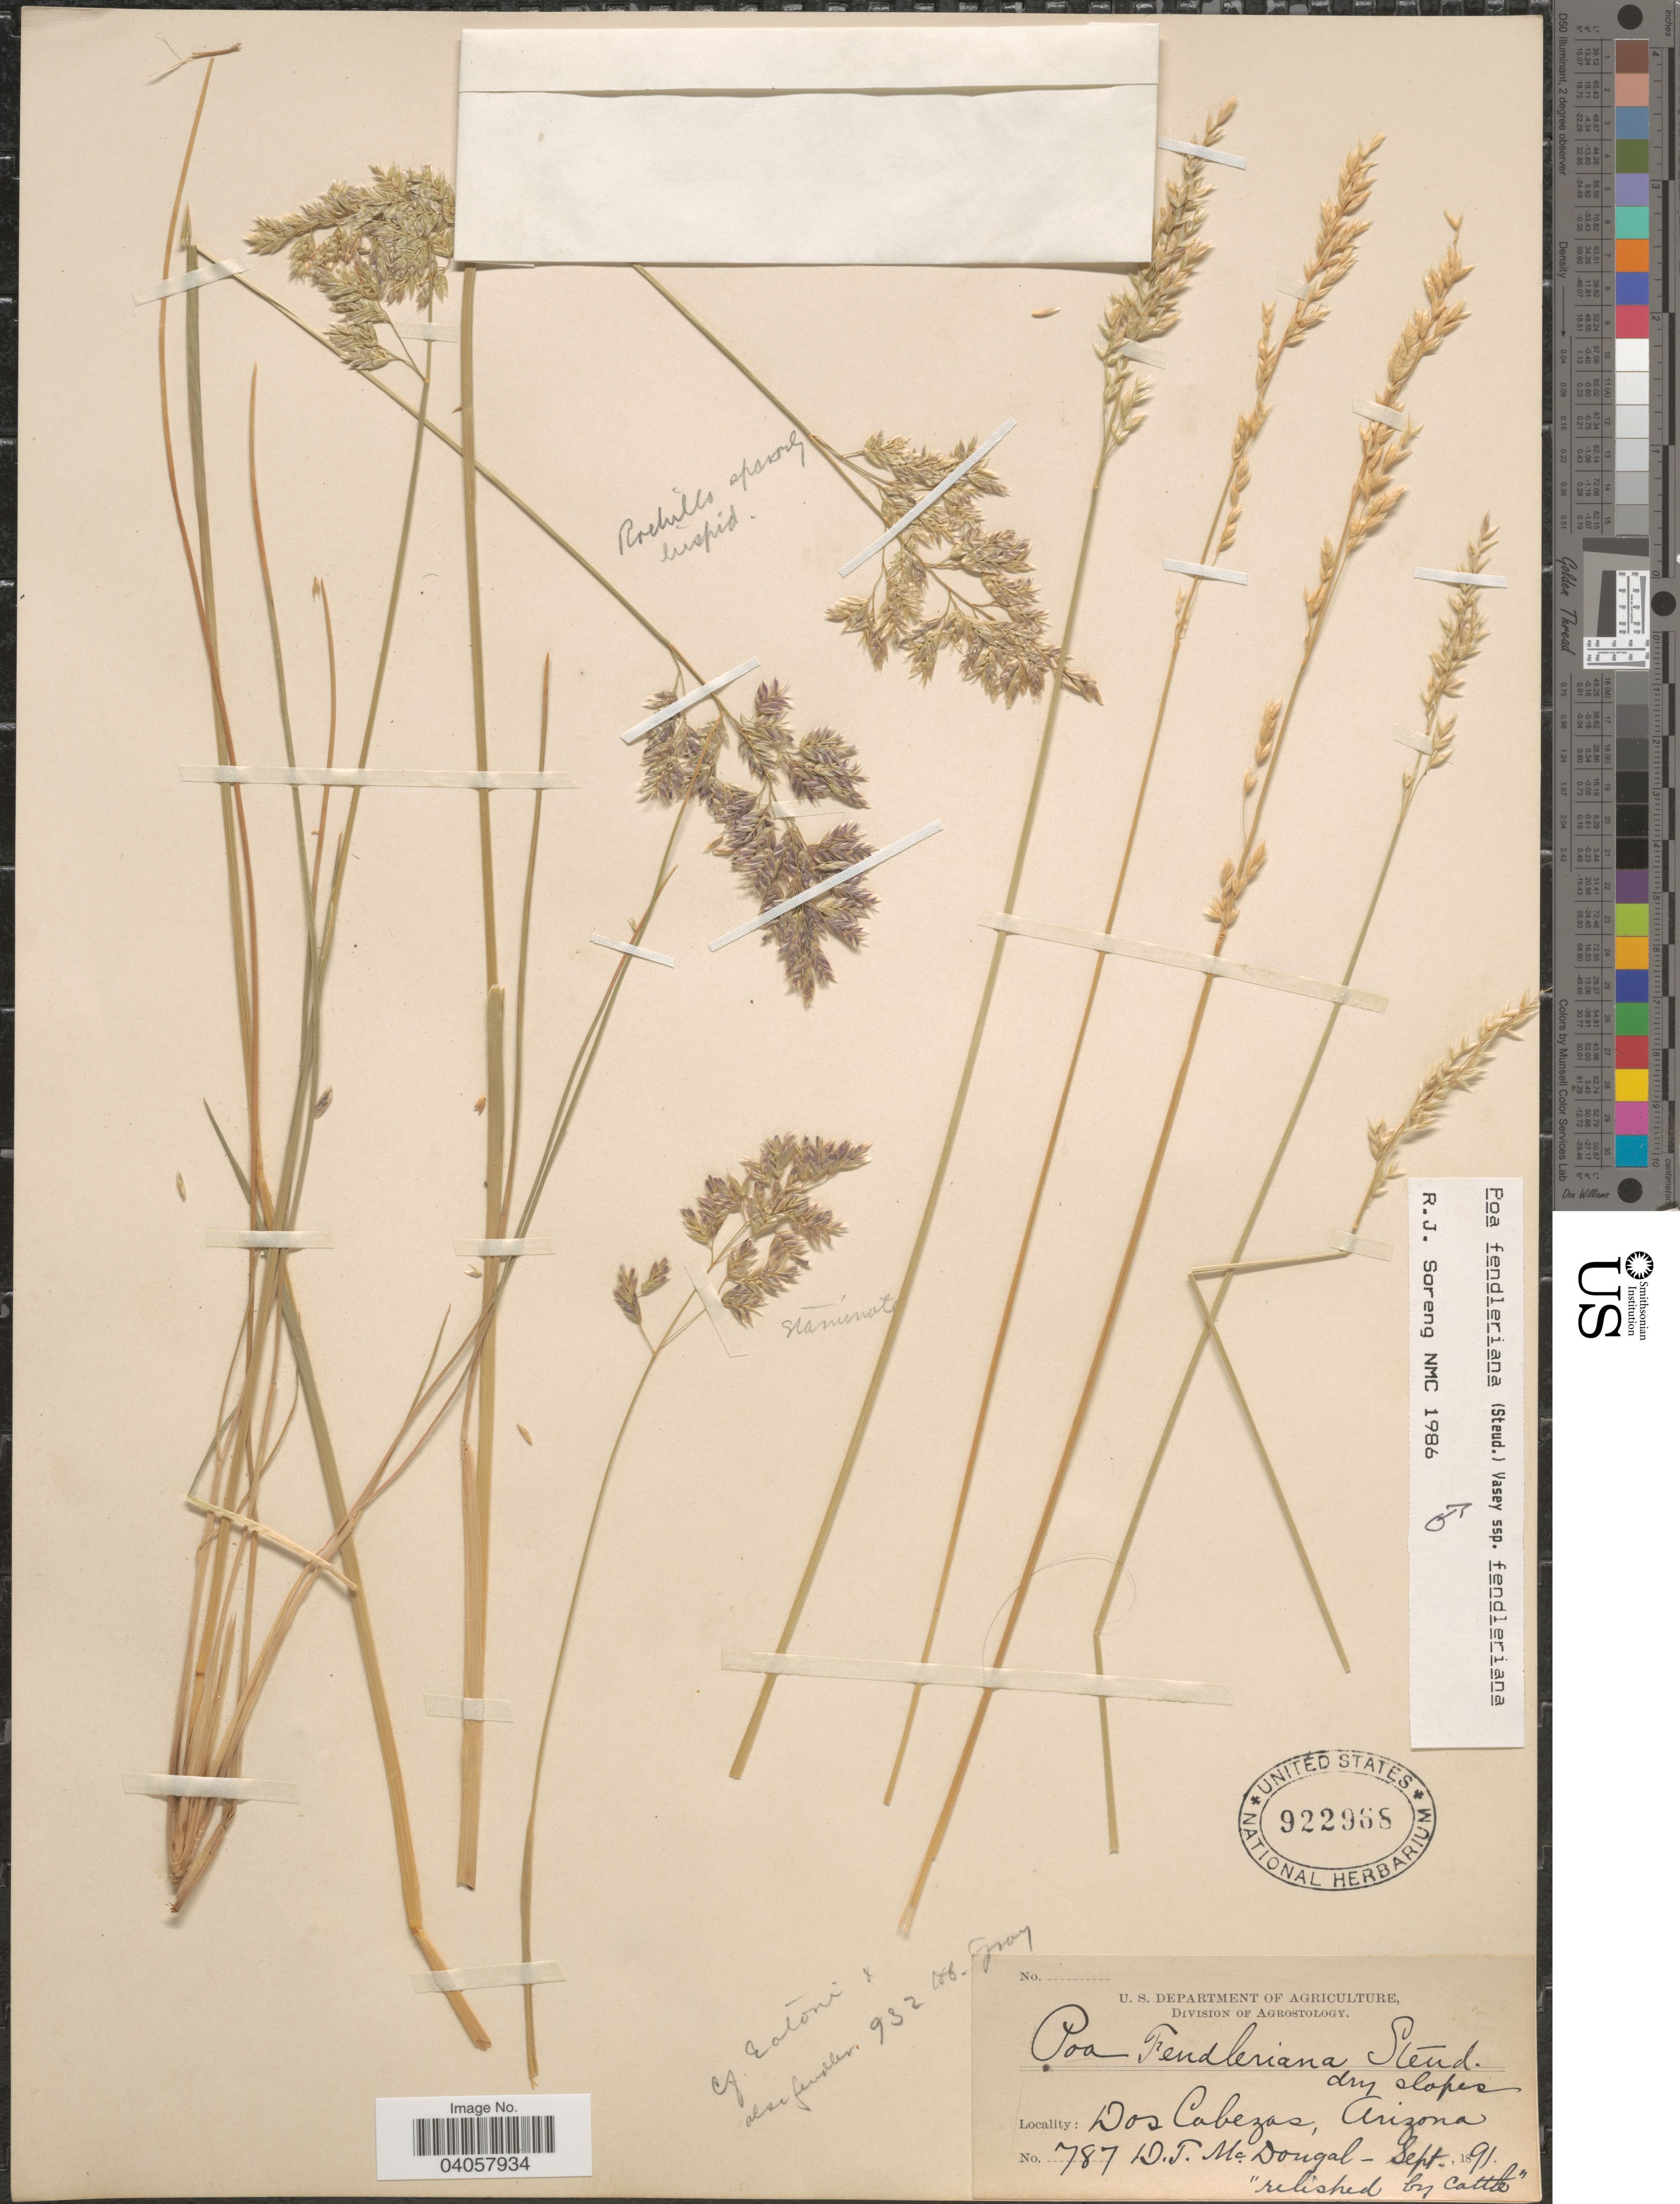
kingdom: Plantae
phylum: Tracheophyta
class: Liliopsida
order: Poales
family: Poaceae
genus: Poa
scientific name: Poa fendleriana subsp. fendleriana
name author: (Steud.) Vasey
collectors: D. McDougal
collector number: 787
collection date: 1891-09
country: United States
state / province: Arizona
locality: Dos Cabezas.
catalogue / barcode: US 922968